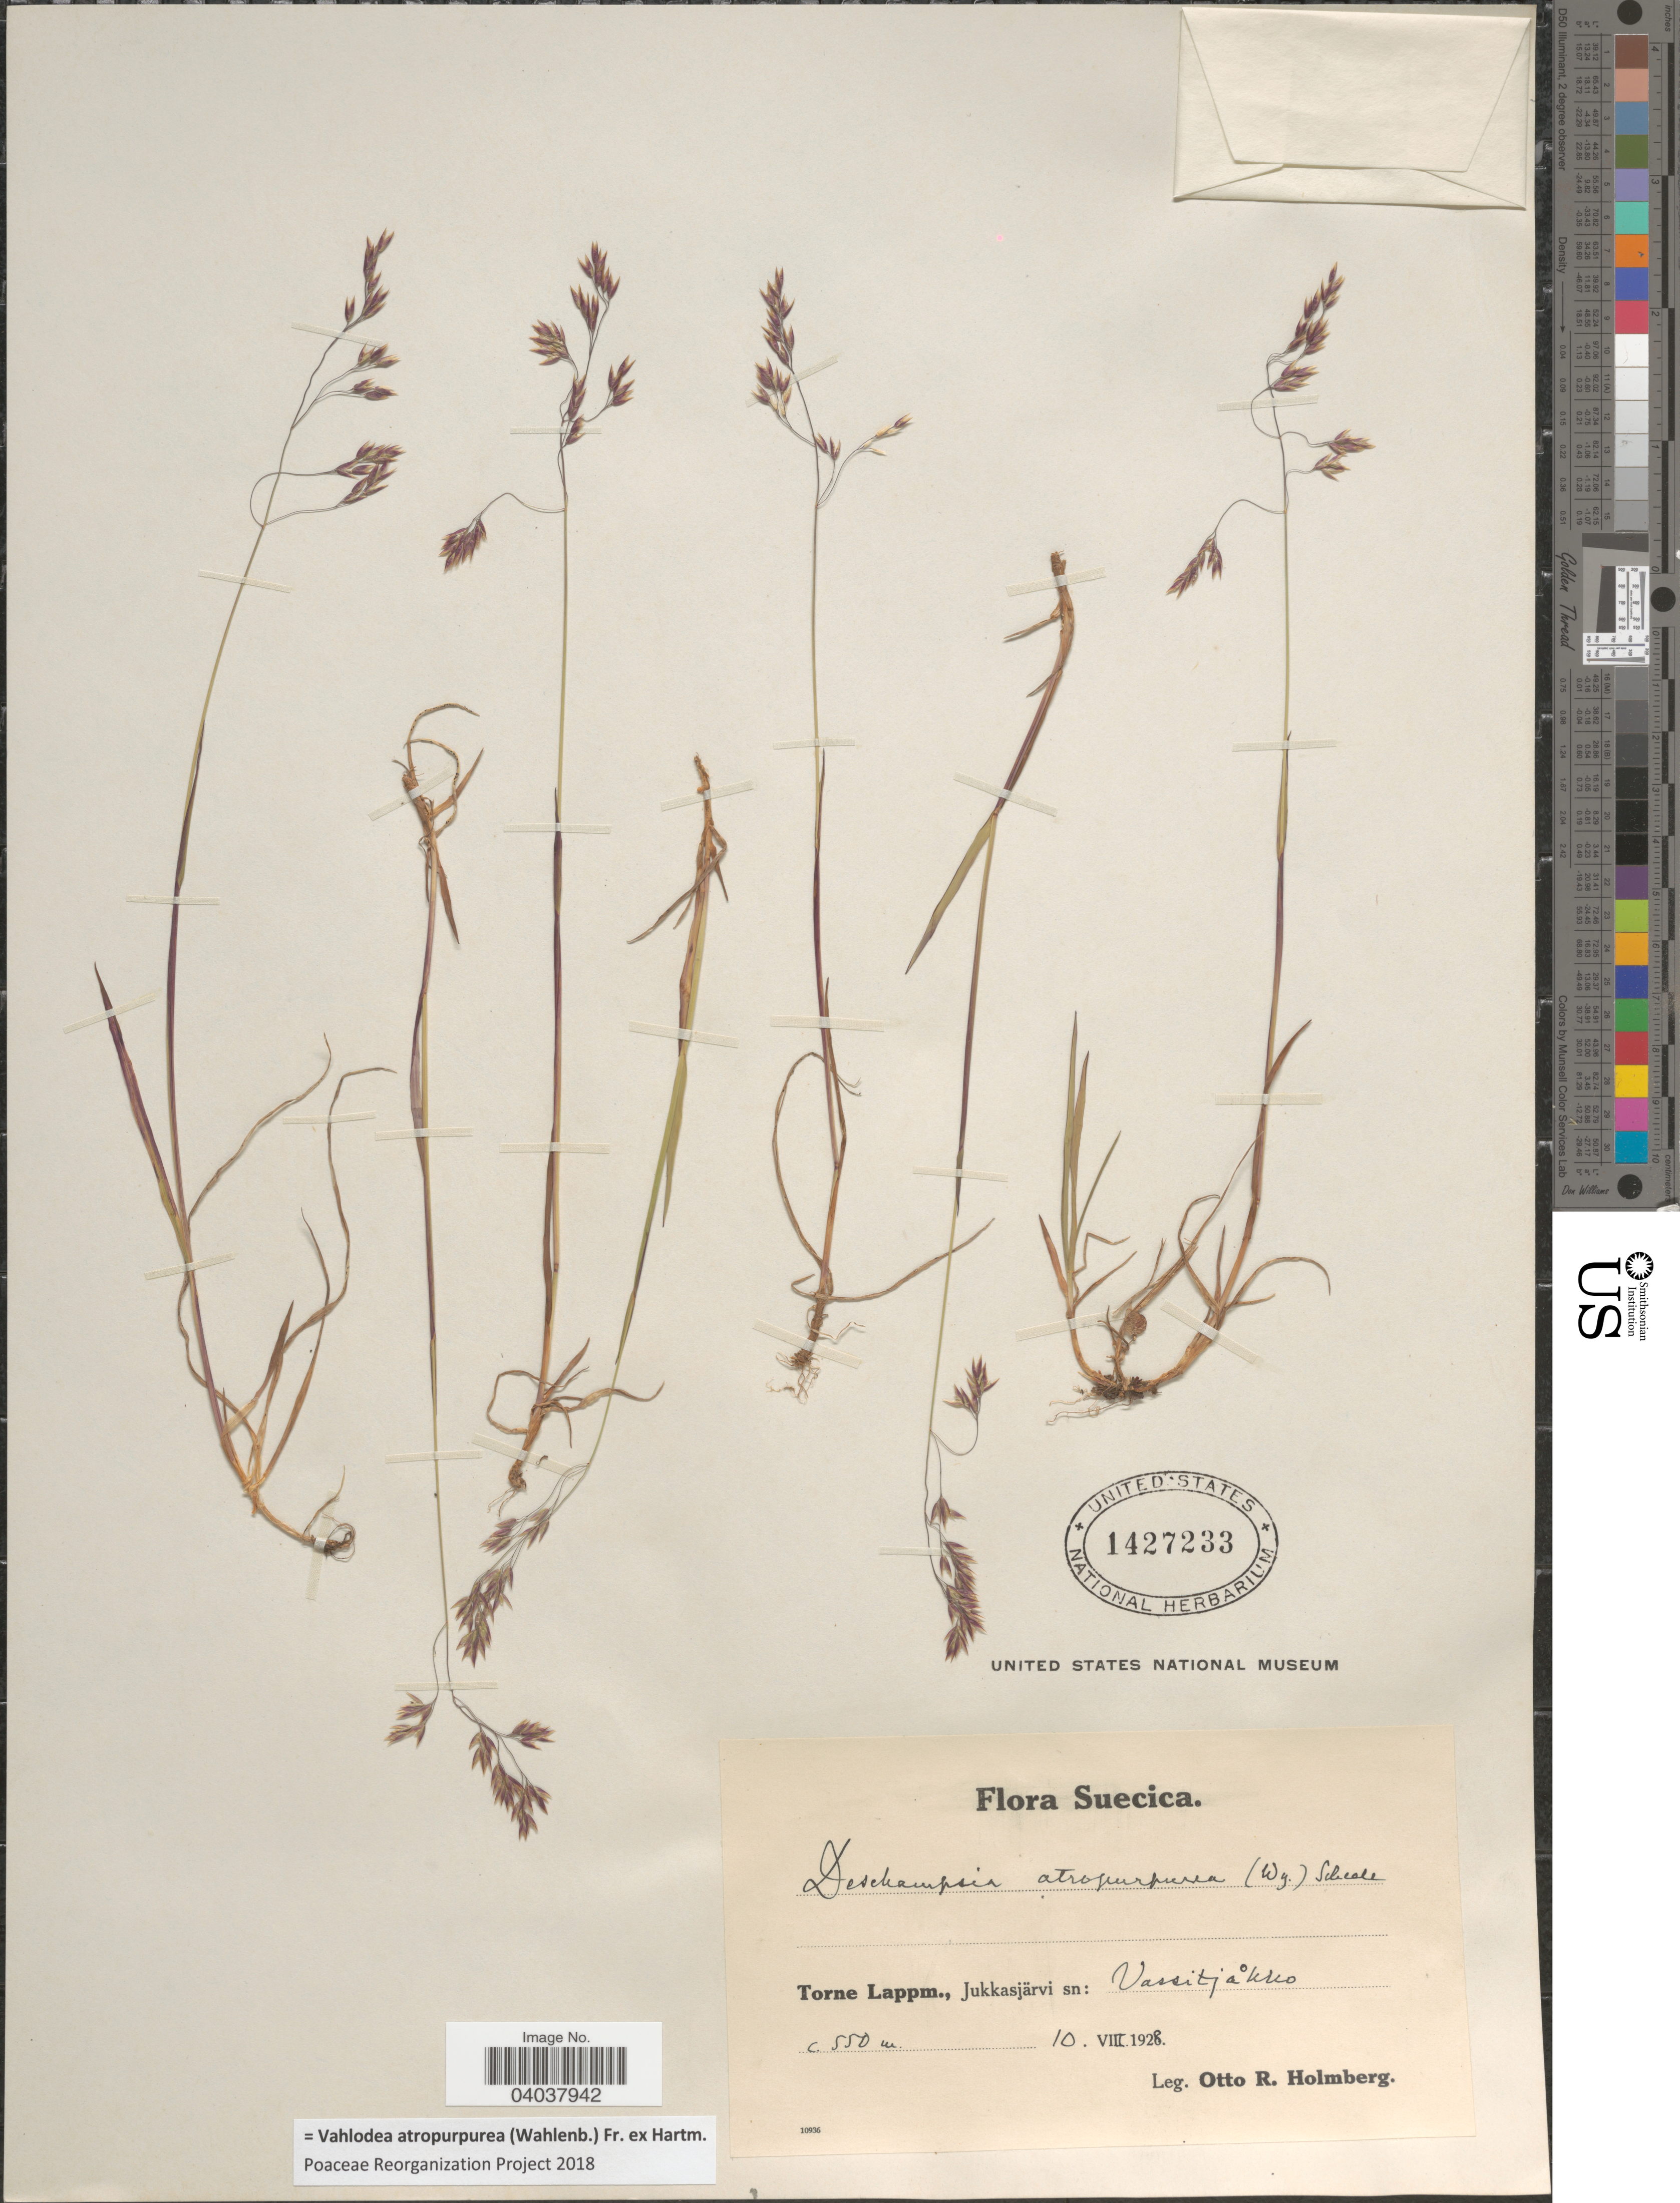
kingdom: Plantae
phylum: Tracheophyta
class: Liliopsida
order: Poales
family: Poaceae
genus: Vahlodea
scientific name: Vahlodea atropurpurea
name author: (Wahlenb.) Fr. ex Hartm.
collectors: O. Holmberg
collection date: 1928-08-10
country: Sweden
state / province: Norrbotten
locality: Suecica. Torne Lappm., Jukkasjärvi sn: Vassitjåkko.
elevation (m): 550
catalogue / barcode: US 1427233